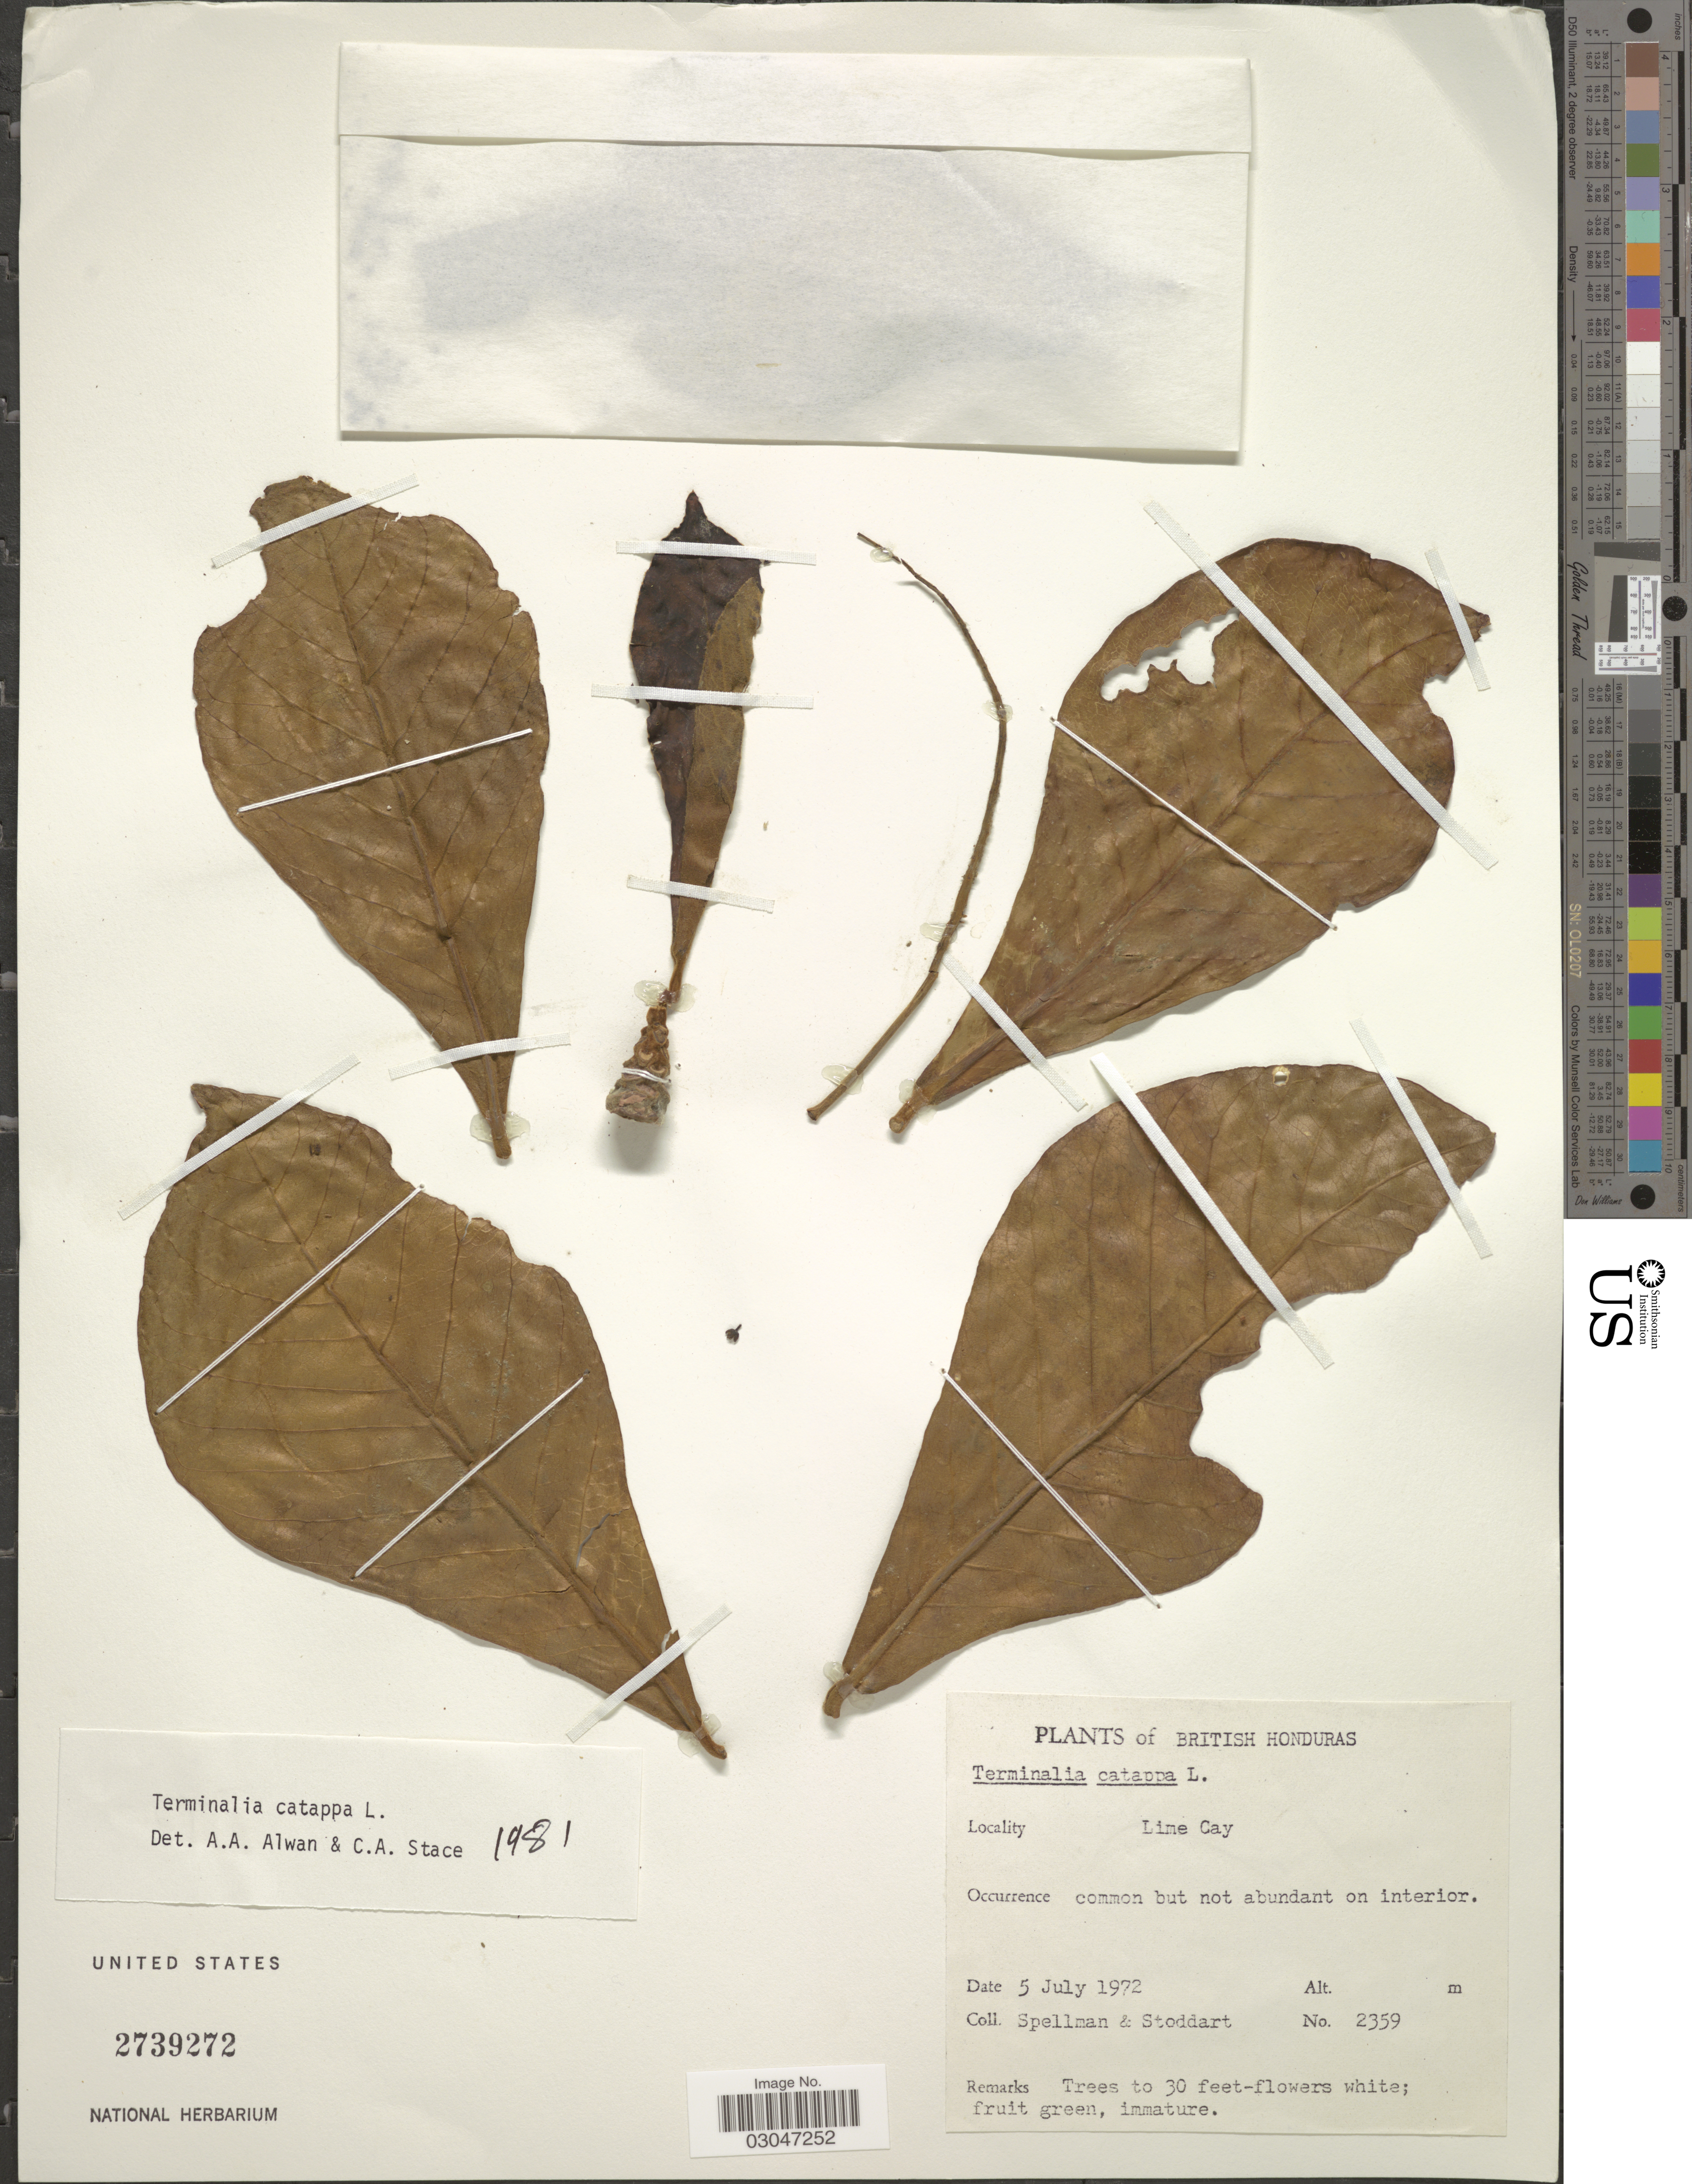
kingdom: Plantae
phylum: Tracheophyta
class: Magnoliopsida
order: Myrtales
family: Combretaceae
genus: Terminalia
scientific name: Terminalia catappa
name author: L.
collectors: Spellman, -- & -. Stoddart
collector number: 2359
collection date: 1972-07-05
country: Belize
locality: British Honduras. Lime Cay.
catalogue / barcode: US 2739272